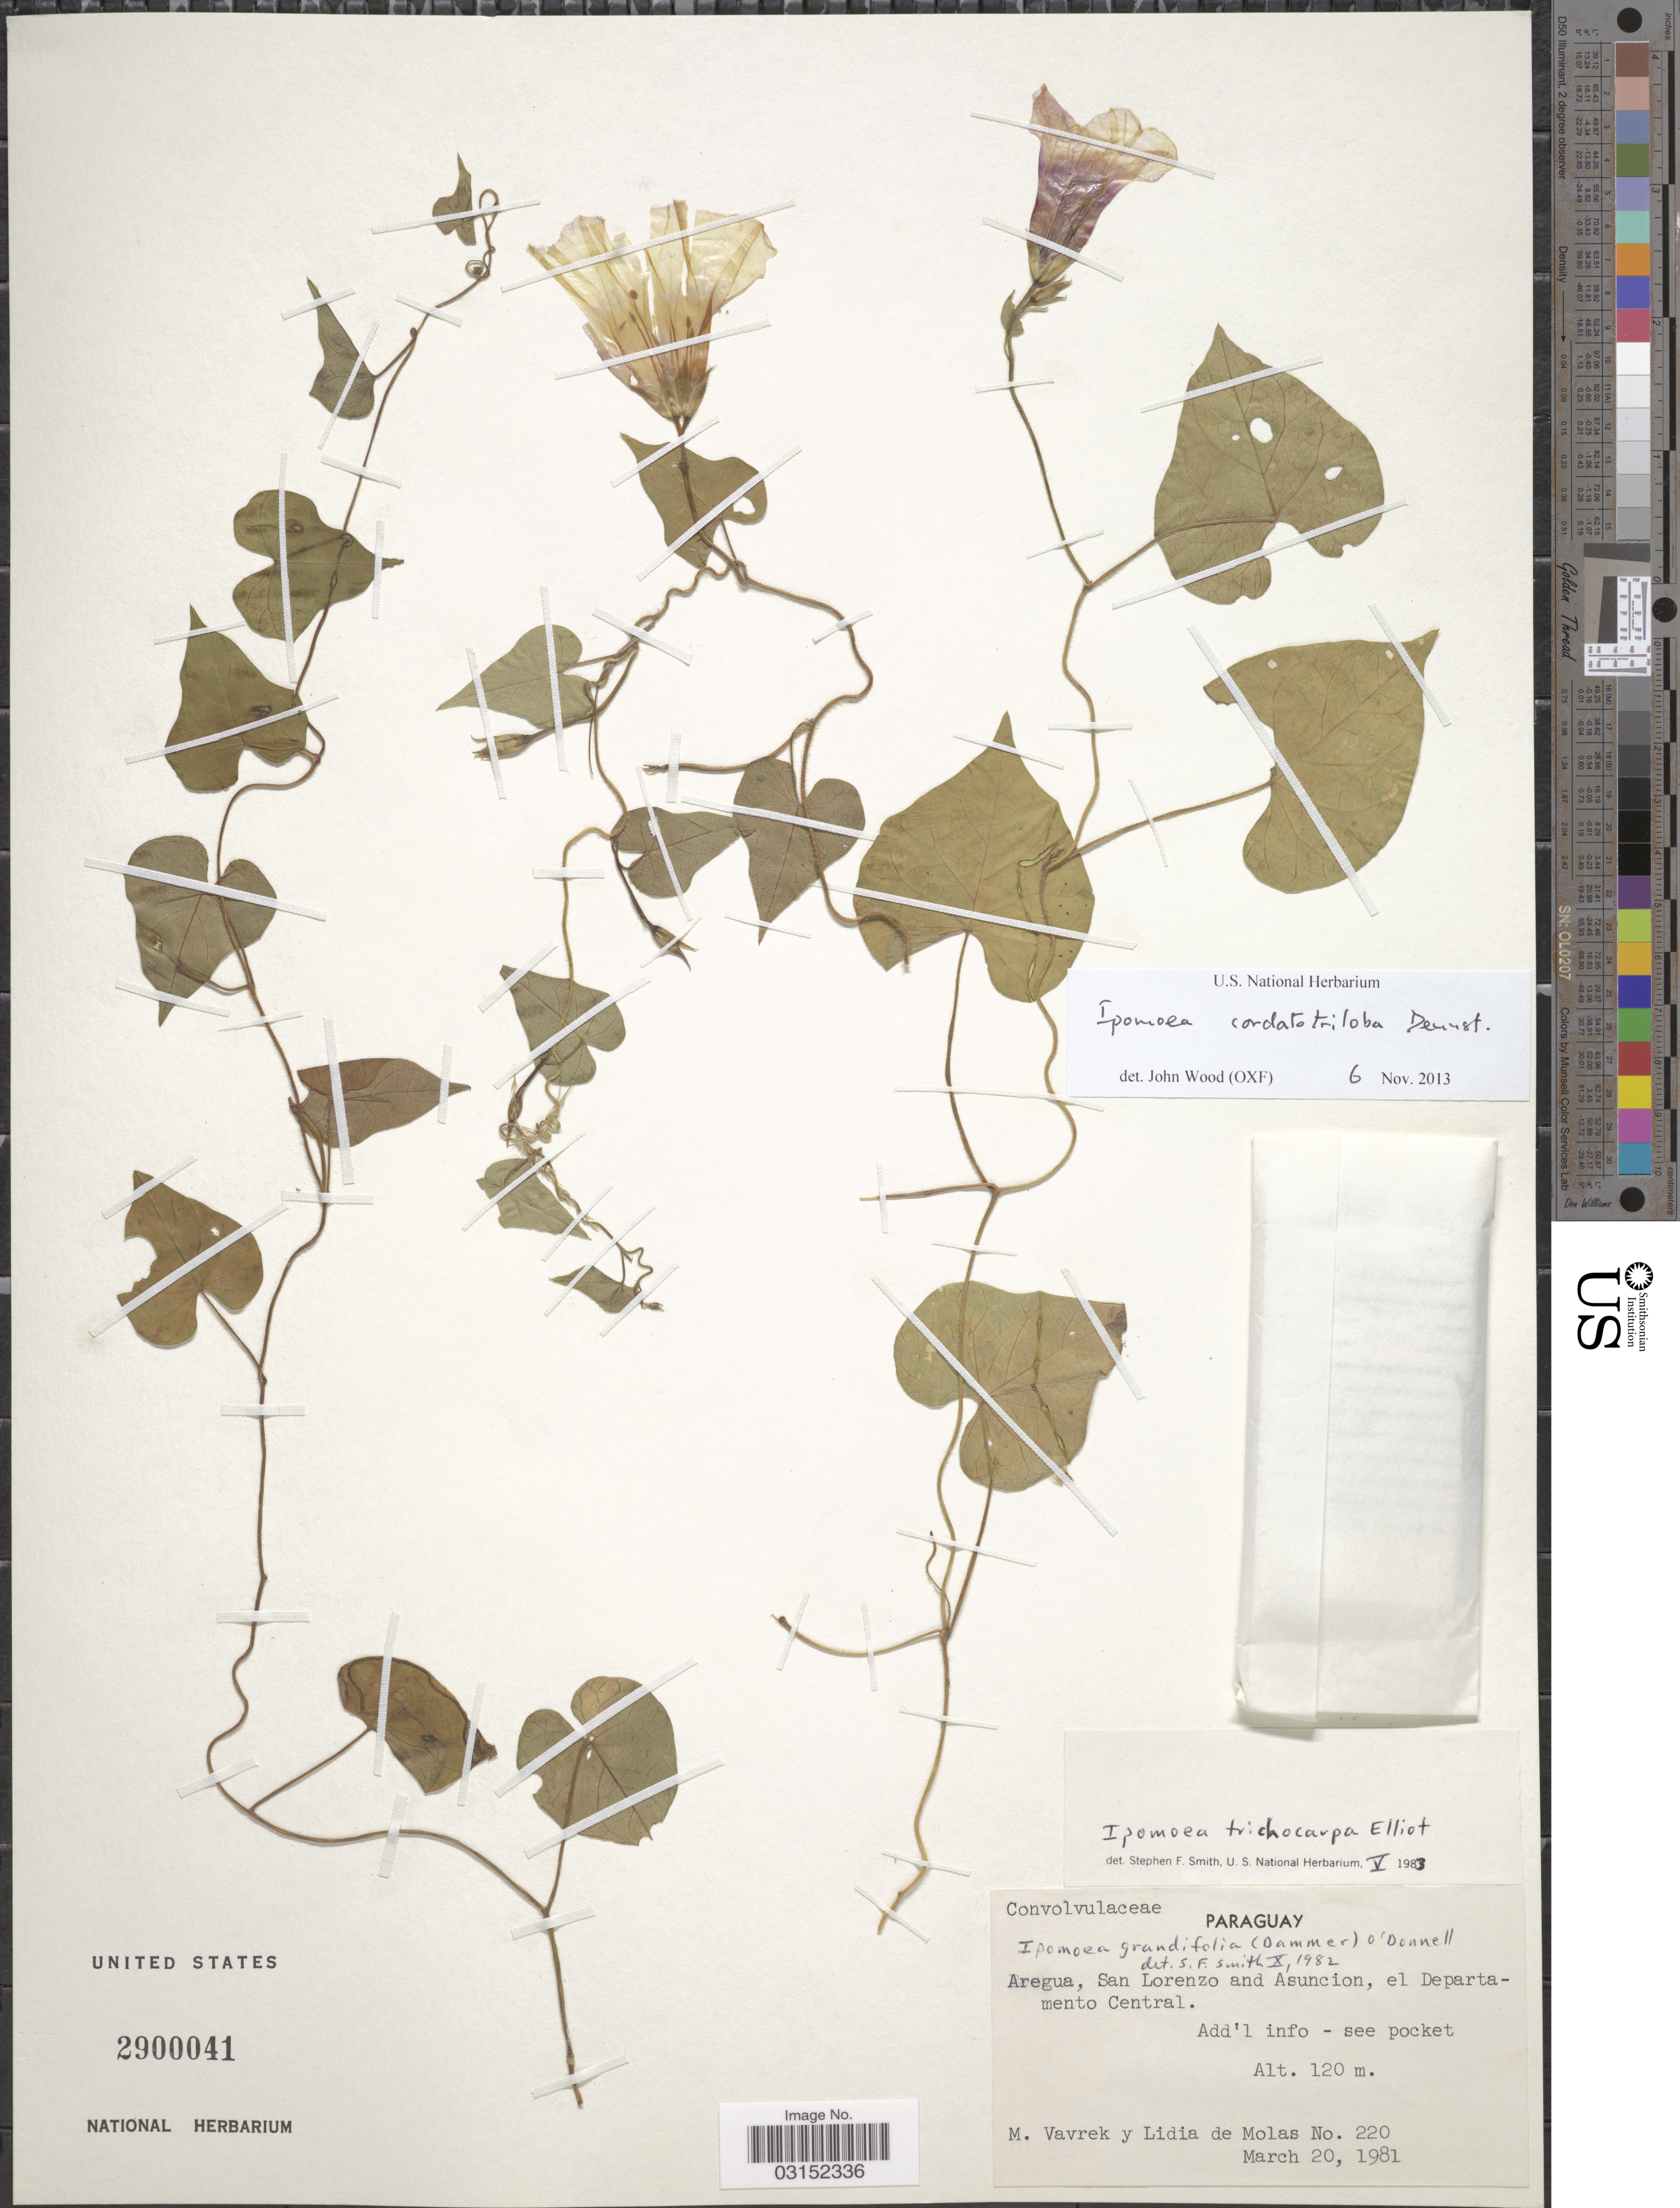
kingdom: Plantae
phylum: Tracheophyta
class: Magnoliopsida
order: Solanales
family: Convolvulaceae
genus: Ipomoea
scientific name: Ipomoea cordatotriloba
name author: Dennst.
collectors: M. Vavrek & L. de Molas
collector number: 220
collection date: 1981-03-20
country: Paraguay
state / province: Central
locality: Aregua, San Lorenzo and Asuncion, el Departamento Central.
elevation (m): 120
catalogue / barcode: US 2900041